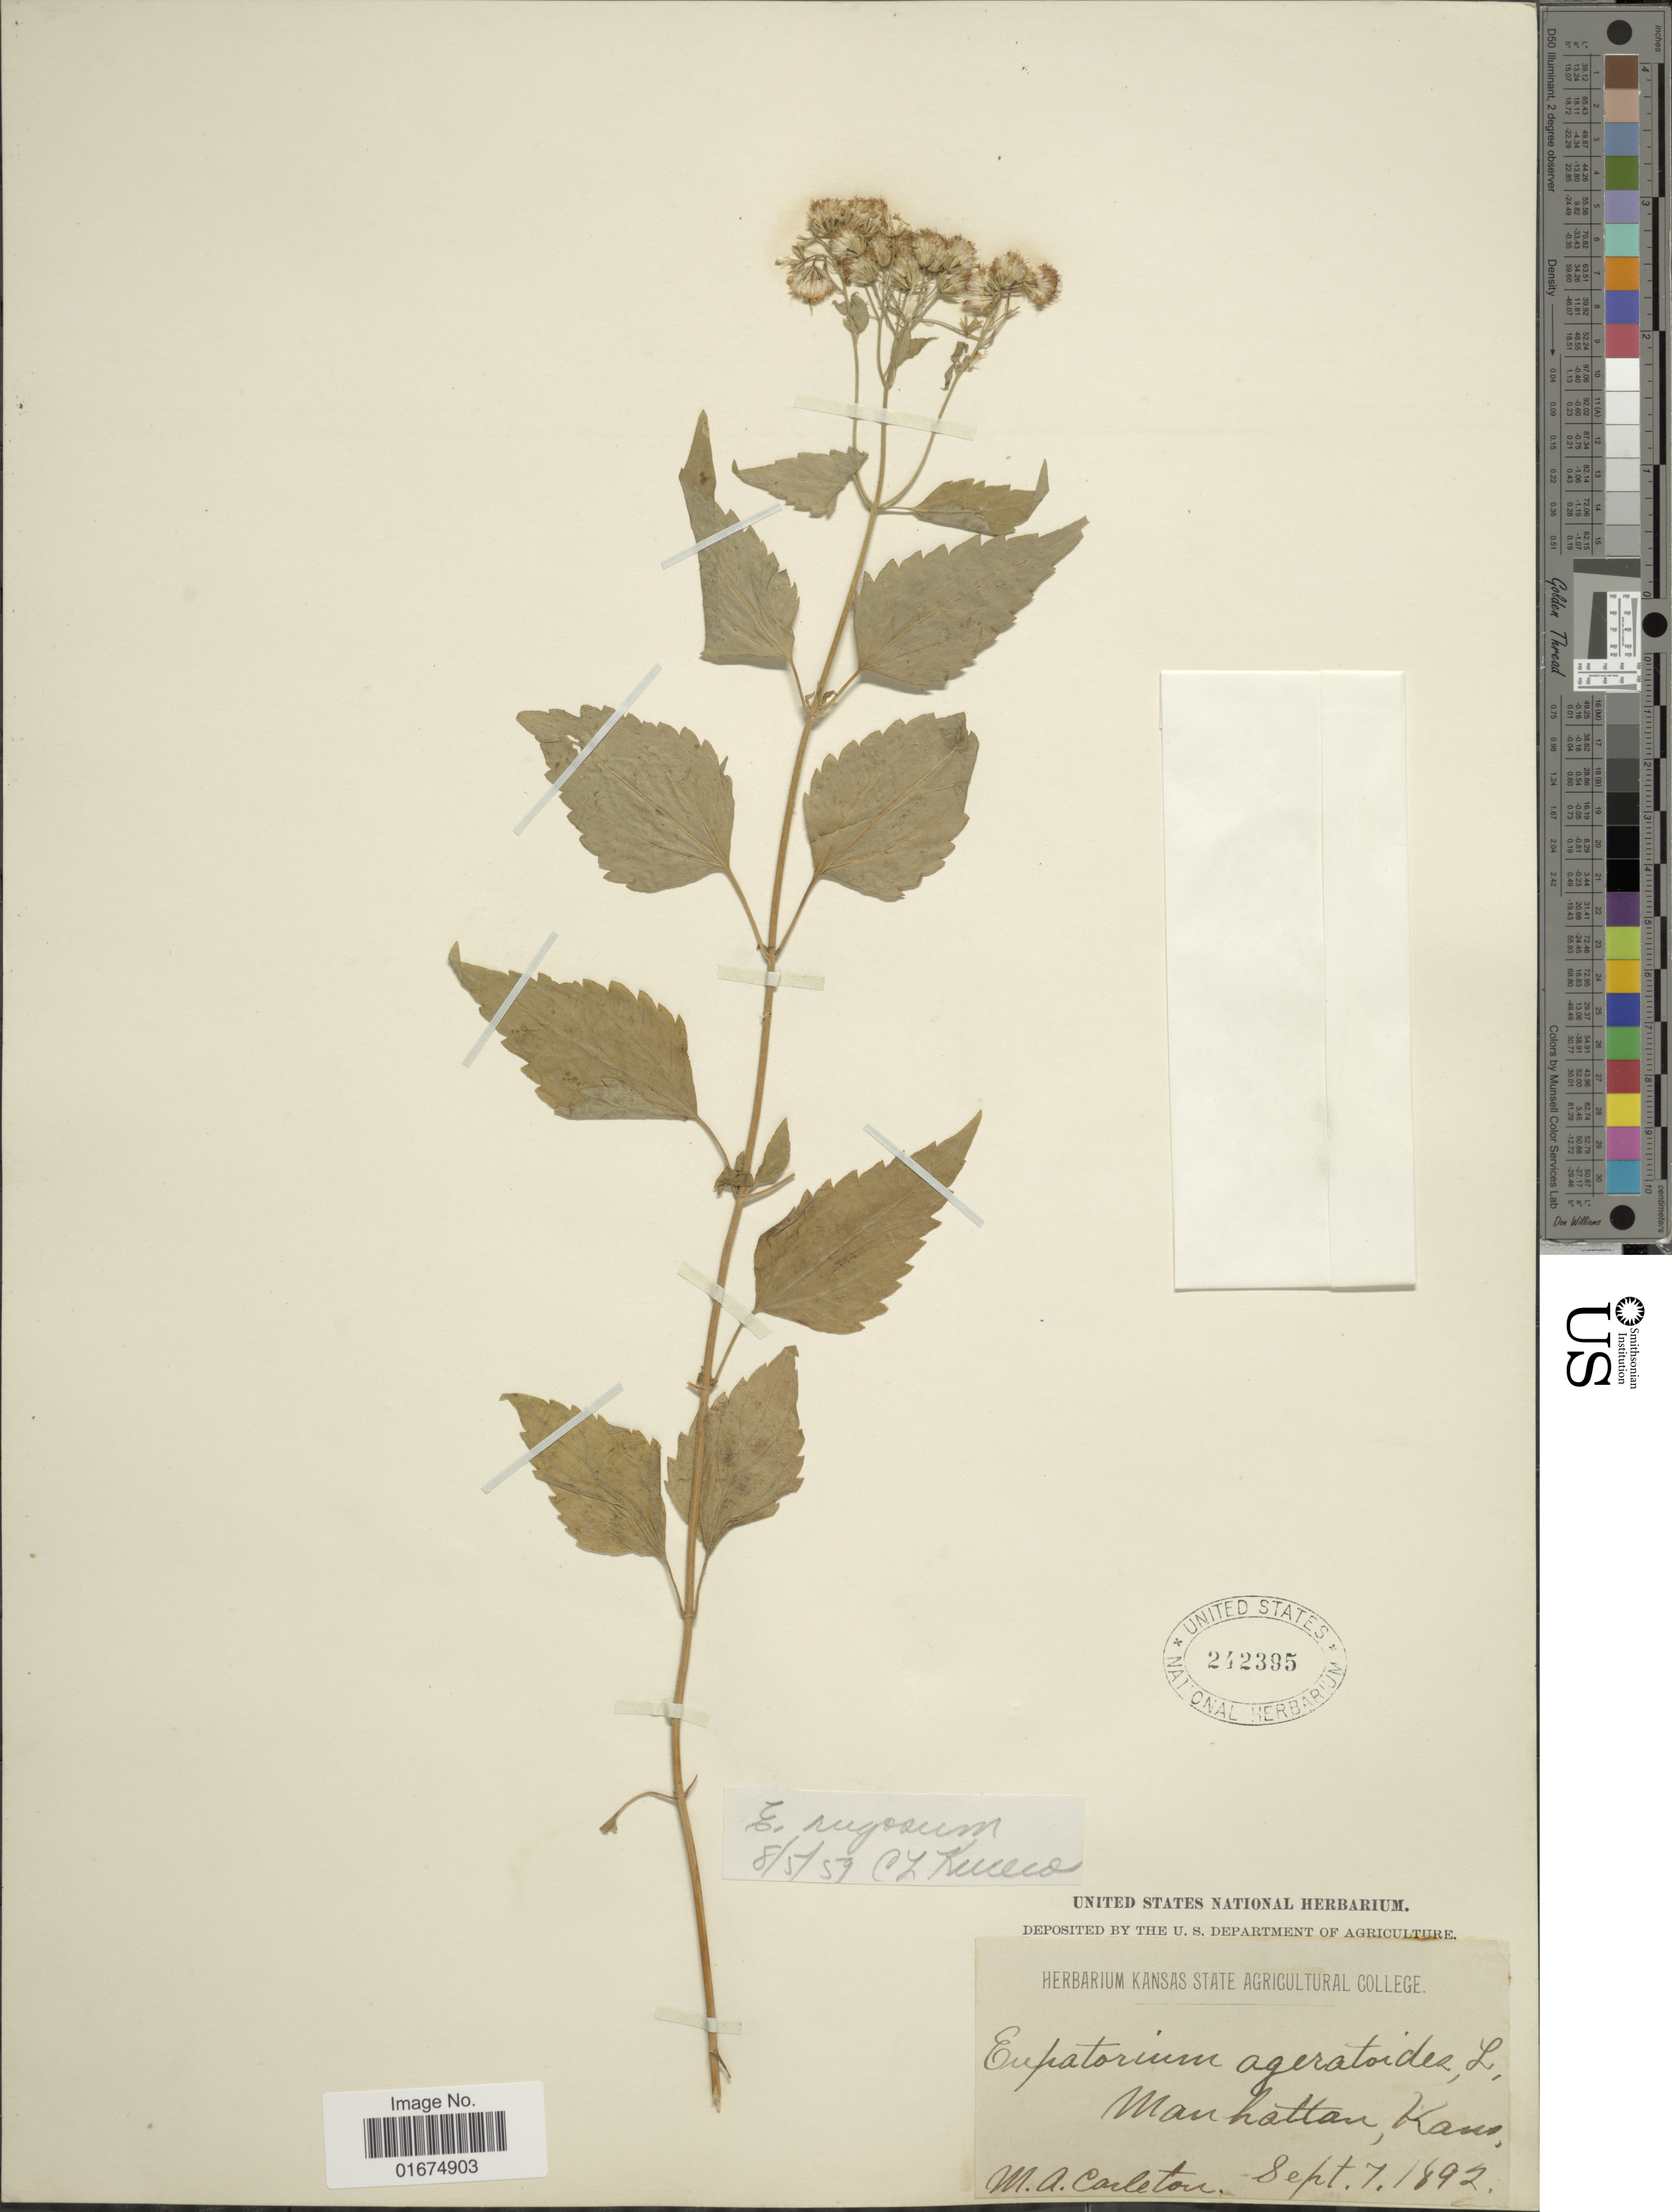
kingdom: Plantae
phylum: Tracheophyta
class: Magnoliopsida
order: Asterales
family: Asteraceae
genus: Ageratina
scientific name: Ageratina altissima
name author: (L.) R.M. King & H. Rob.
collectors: M. A. Carleton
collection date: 1892-09-07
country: United States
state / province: Kansas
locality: Manhattan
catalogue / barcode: US 242395